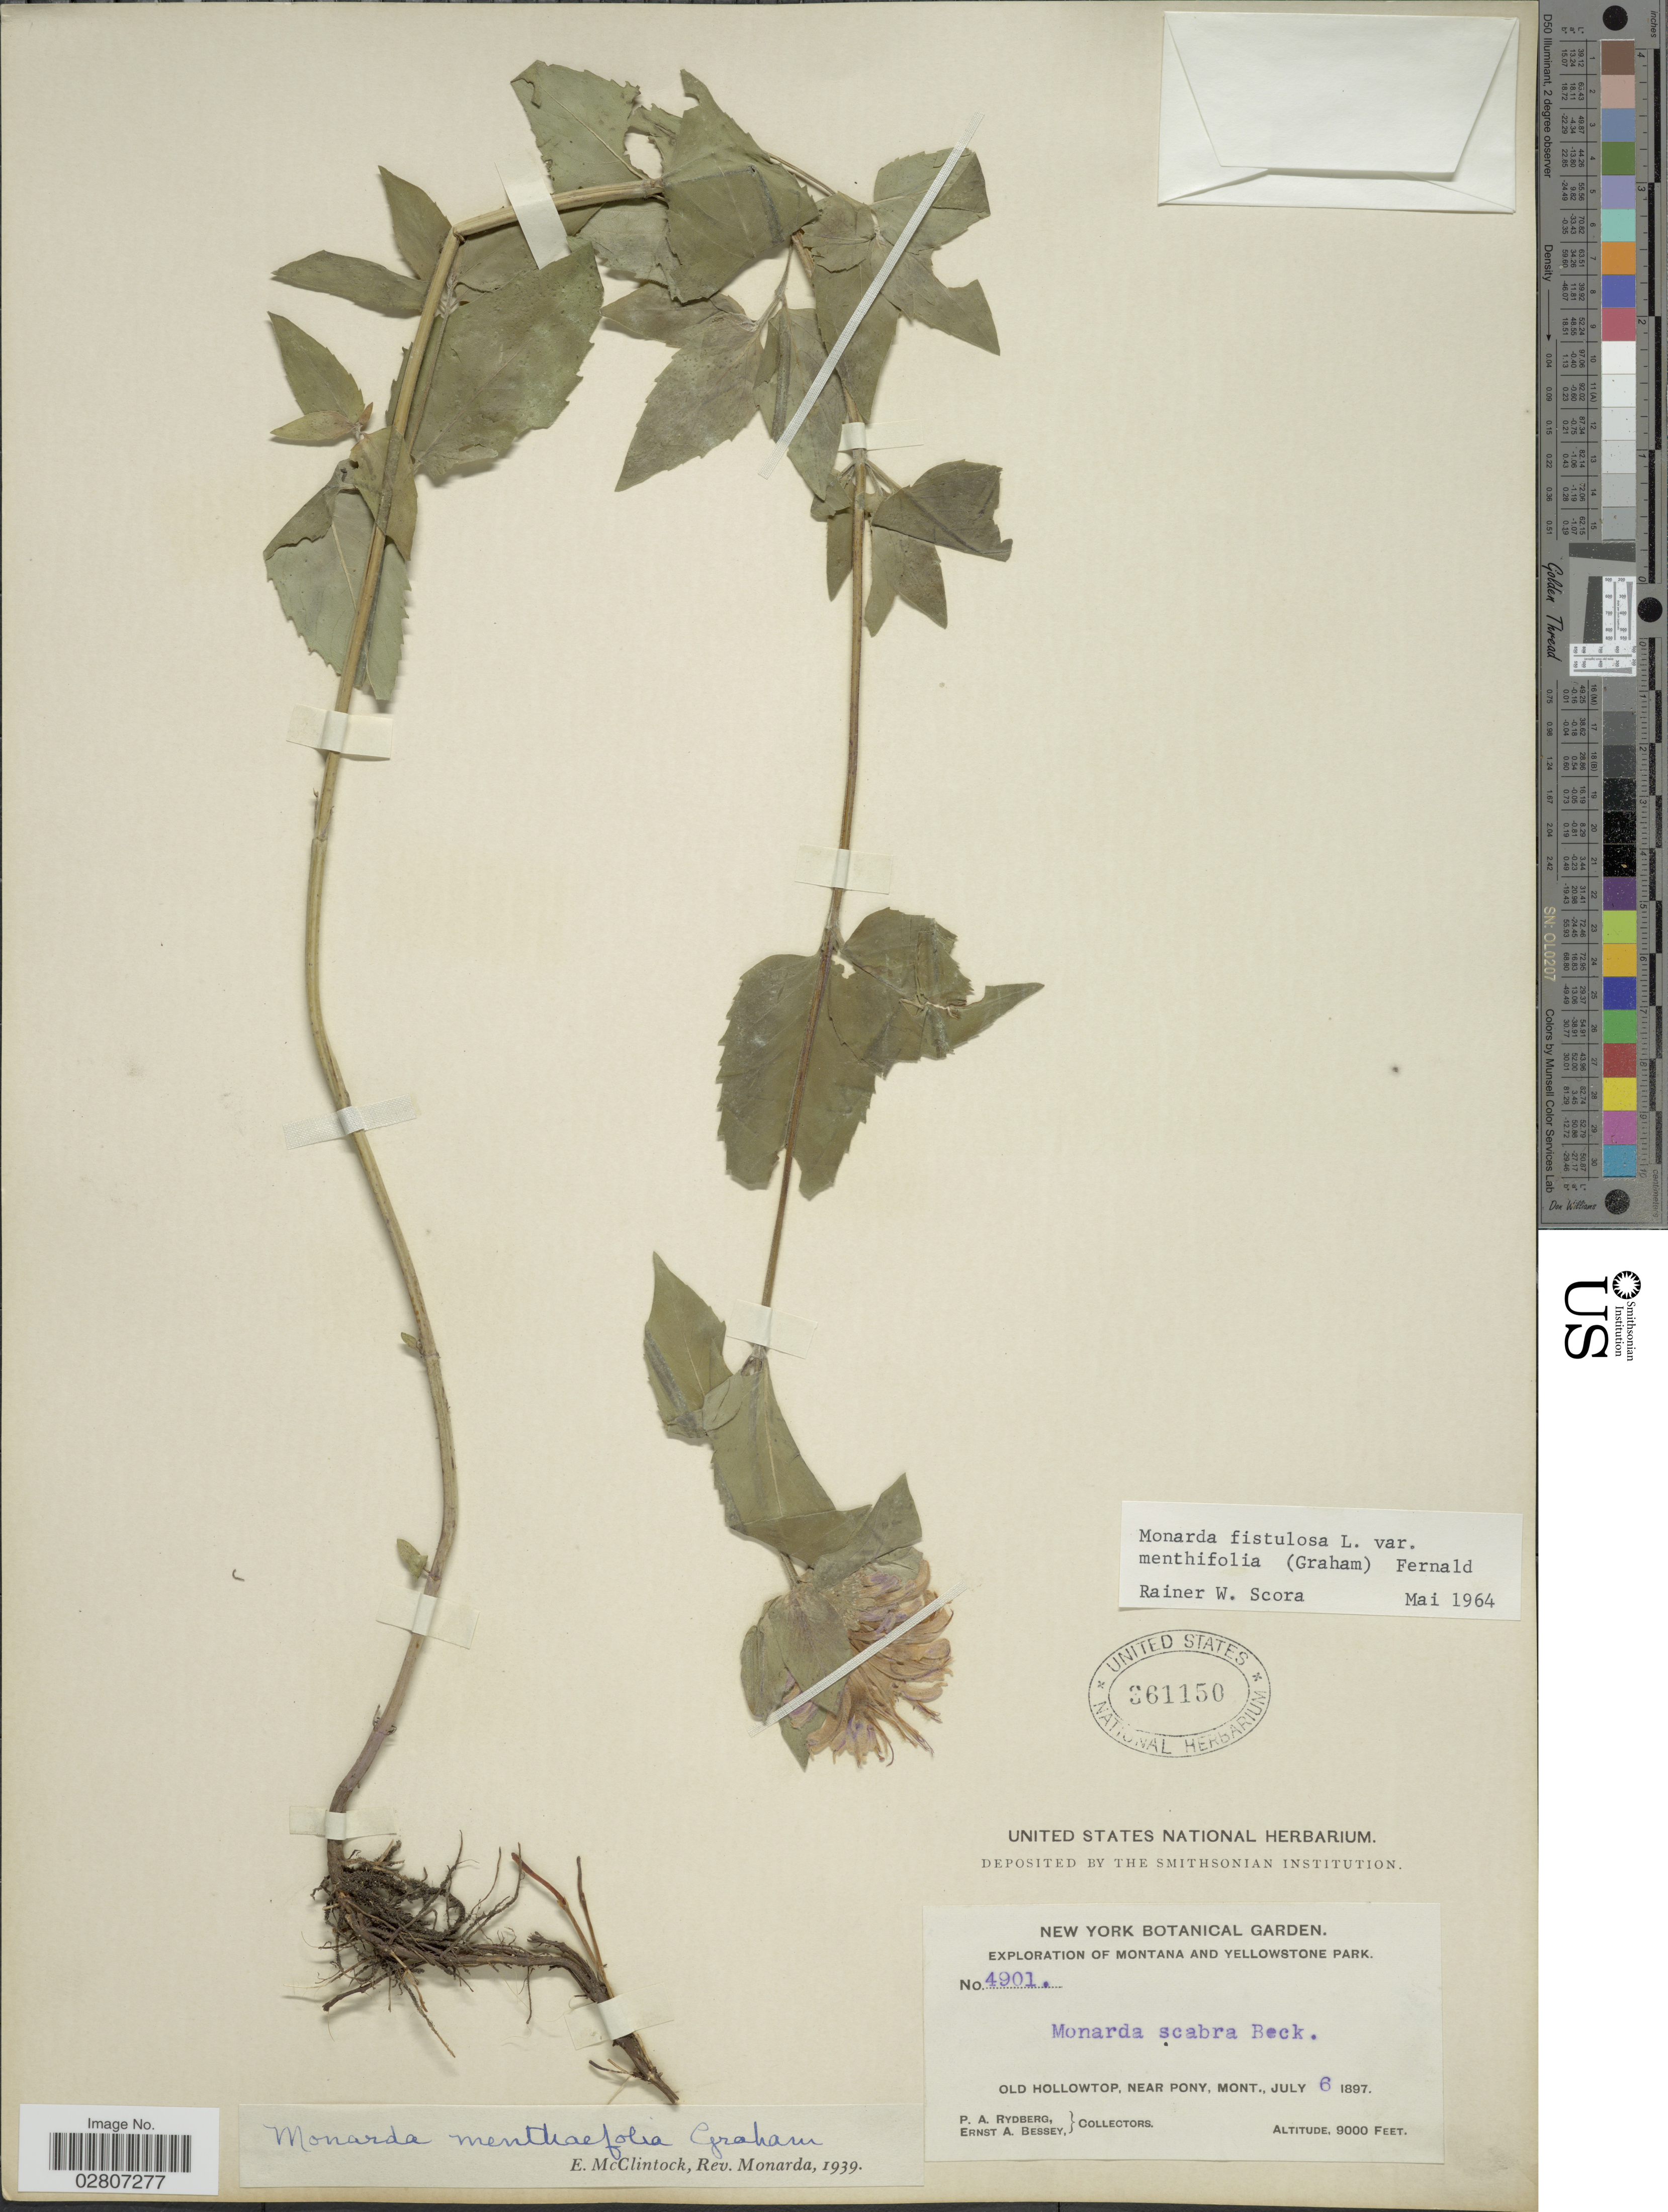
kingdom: Plantae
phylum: Tracheophyta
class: Magnoliopsida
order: Lamiales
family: Lamiaceae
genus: Monarda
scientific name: Monarda fistulosa var. menthifolia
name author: (Graham) Fernald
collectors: P. A. Rydberg & E. A. Bessey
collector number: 4901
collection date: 1897-07-06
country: United States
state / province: Montana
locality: Montana and Yellowstone Park. Old Hollowtop, near Pony, Mont.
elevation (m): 2743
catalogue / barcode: US 361150